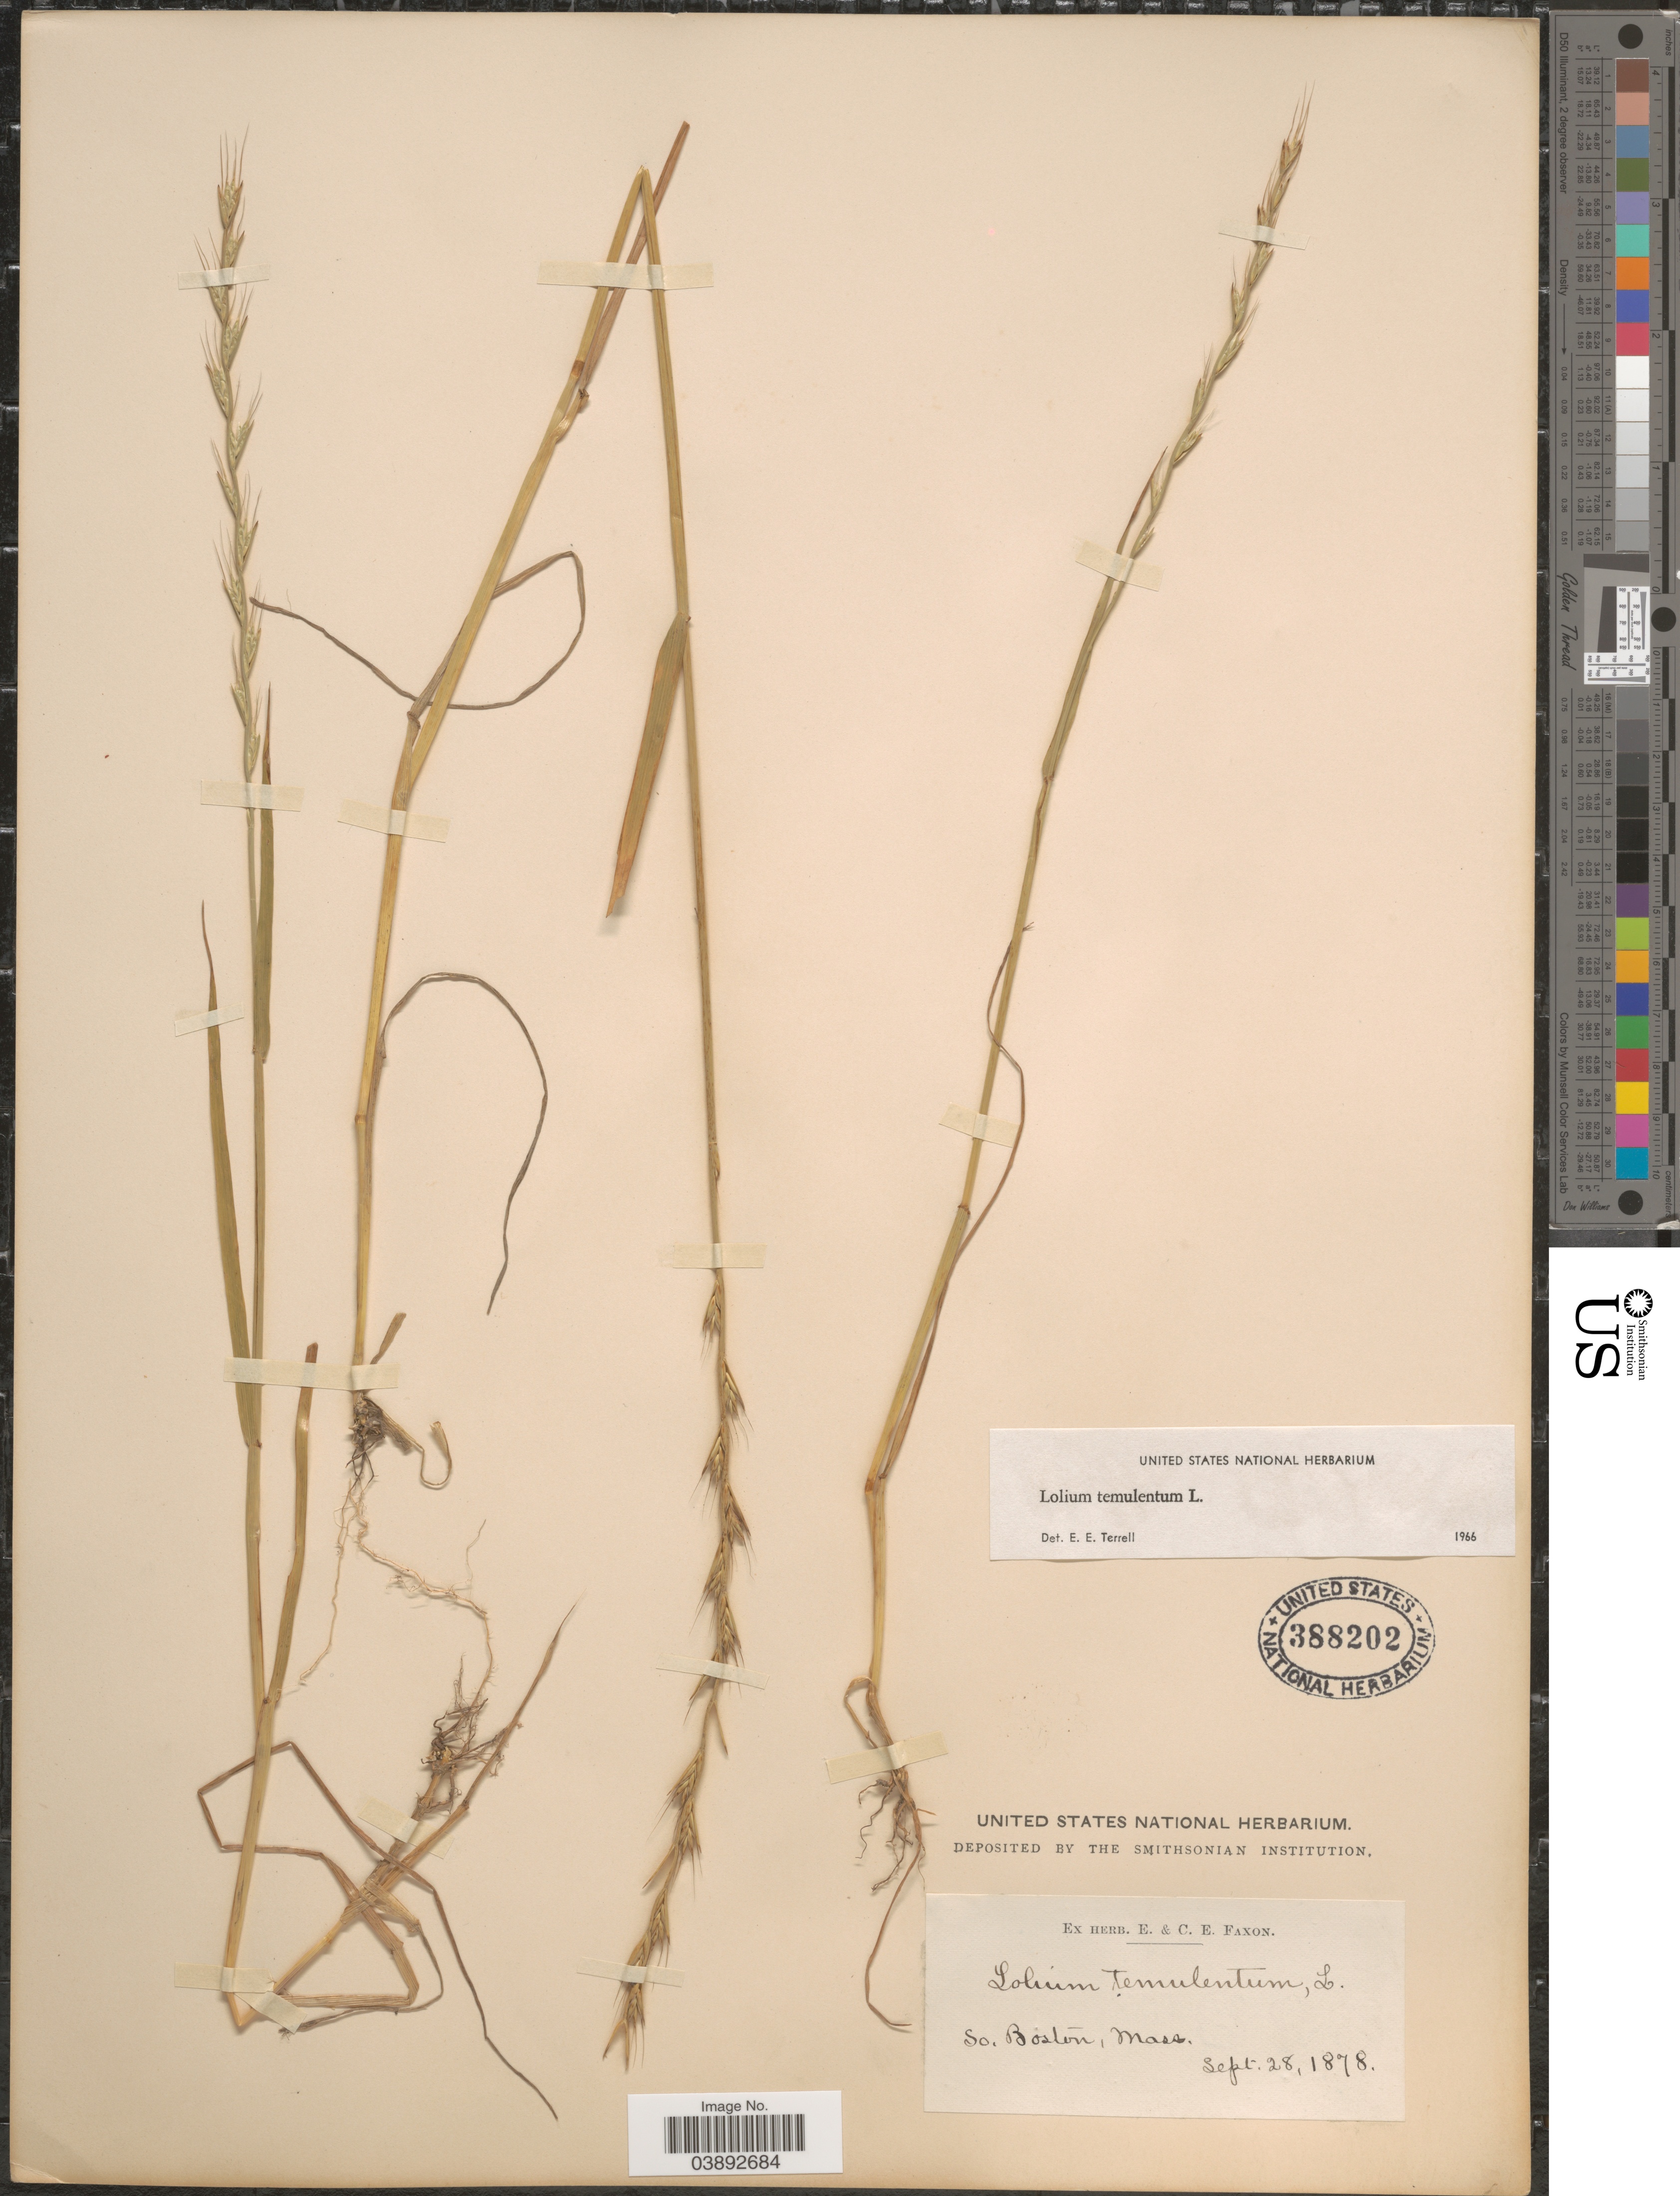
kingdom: Plantae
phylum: Tracheophyta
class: Liliopsida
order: Poales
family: Poaceae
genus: Lolium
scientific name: Lolium temulentum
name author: L.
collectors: ex herb. E. & C.E. Faxon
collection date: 1878-09-28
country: United States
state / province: Massachusetts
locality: So. Boston.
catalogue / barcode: US 388202